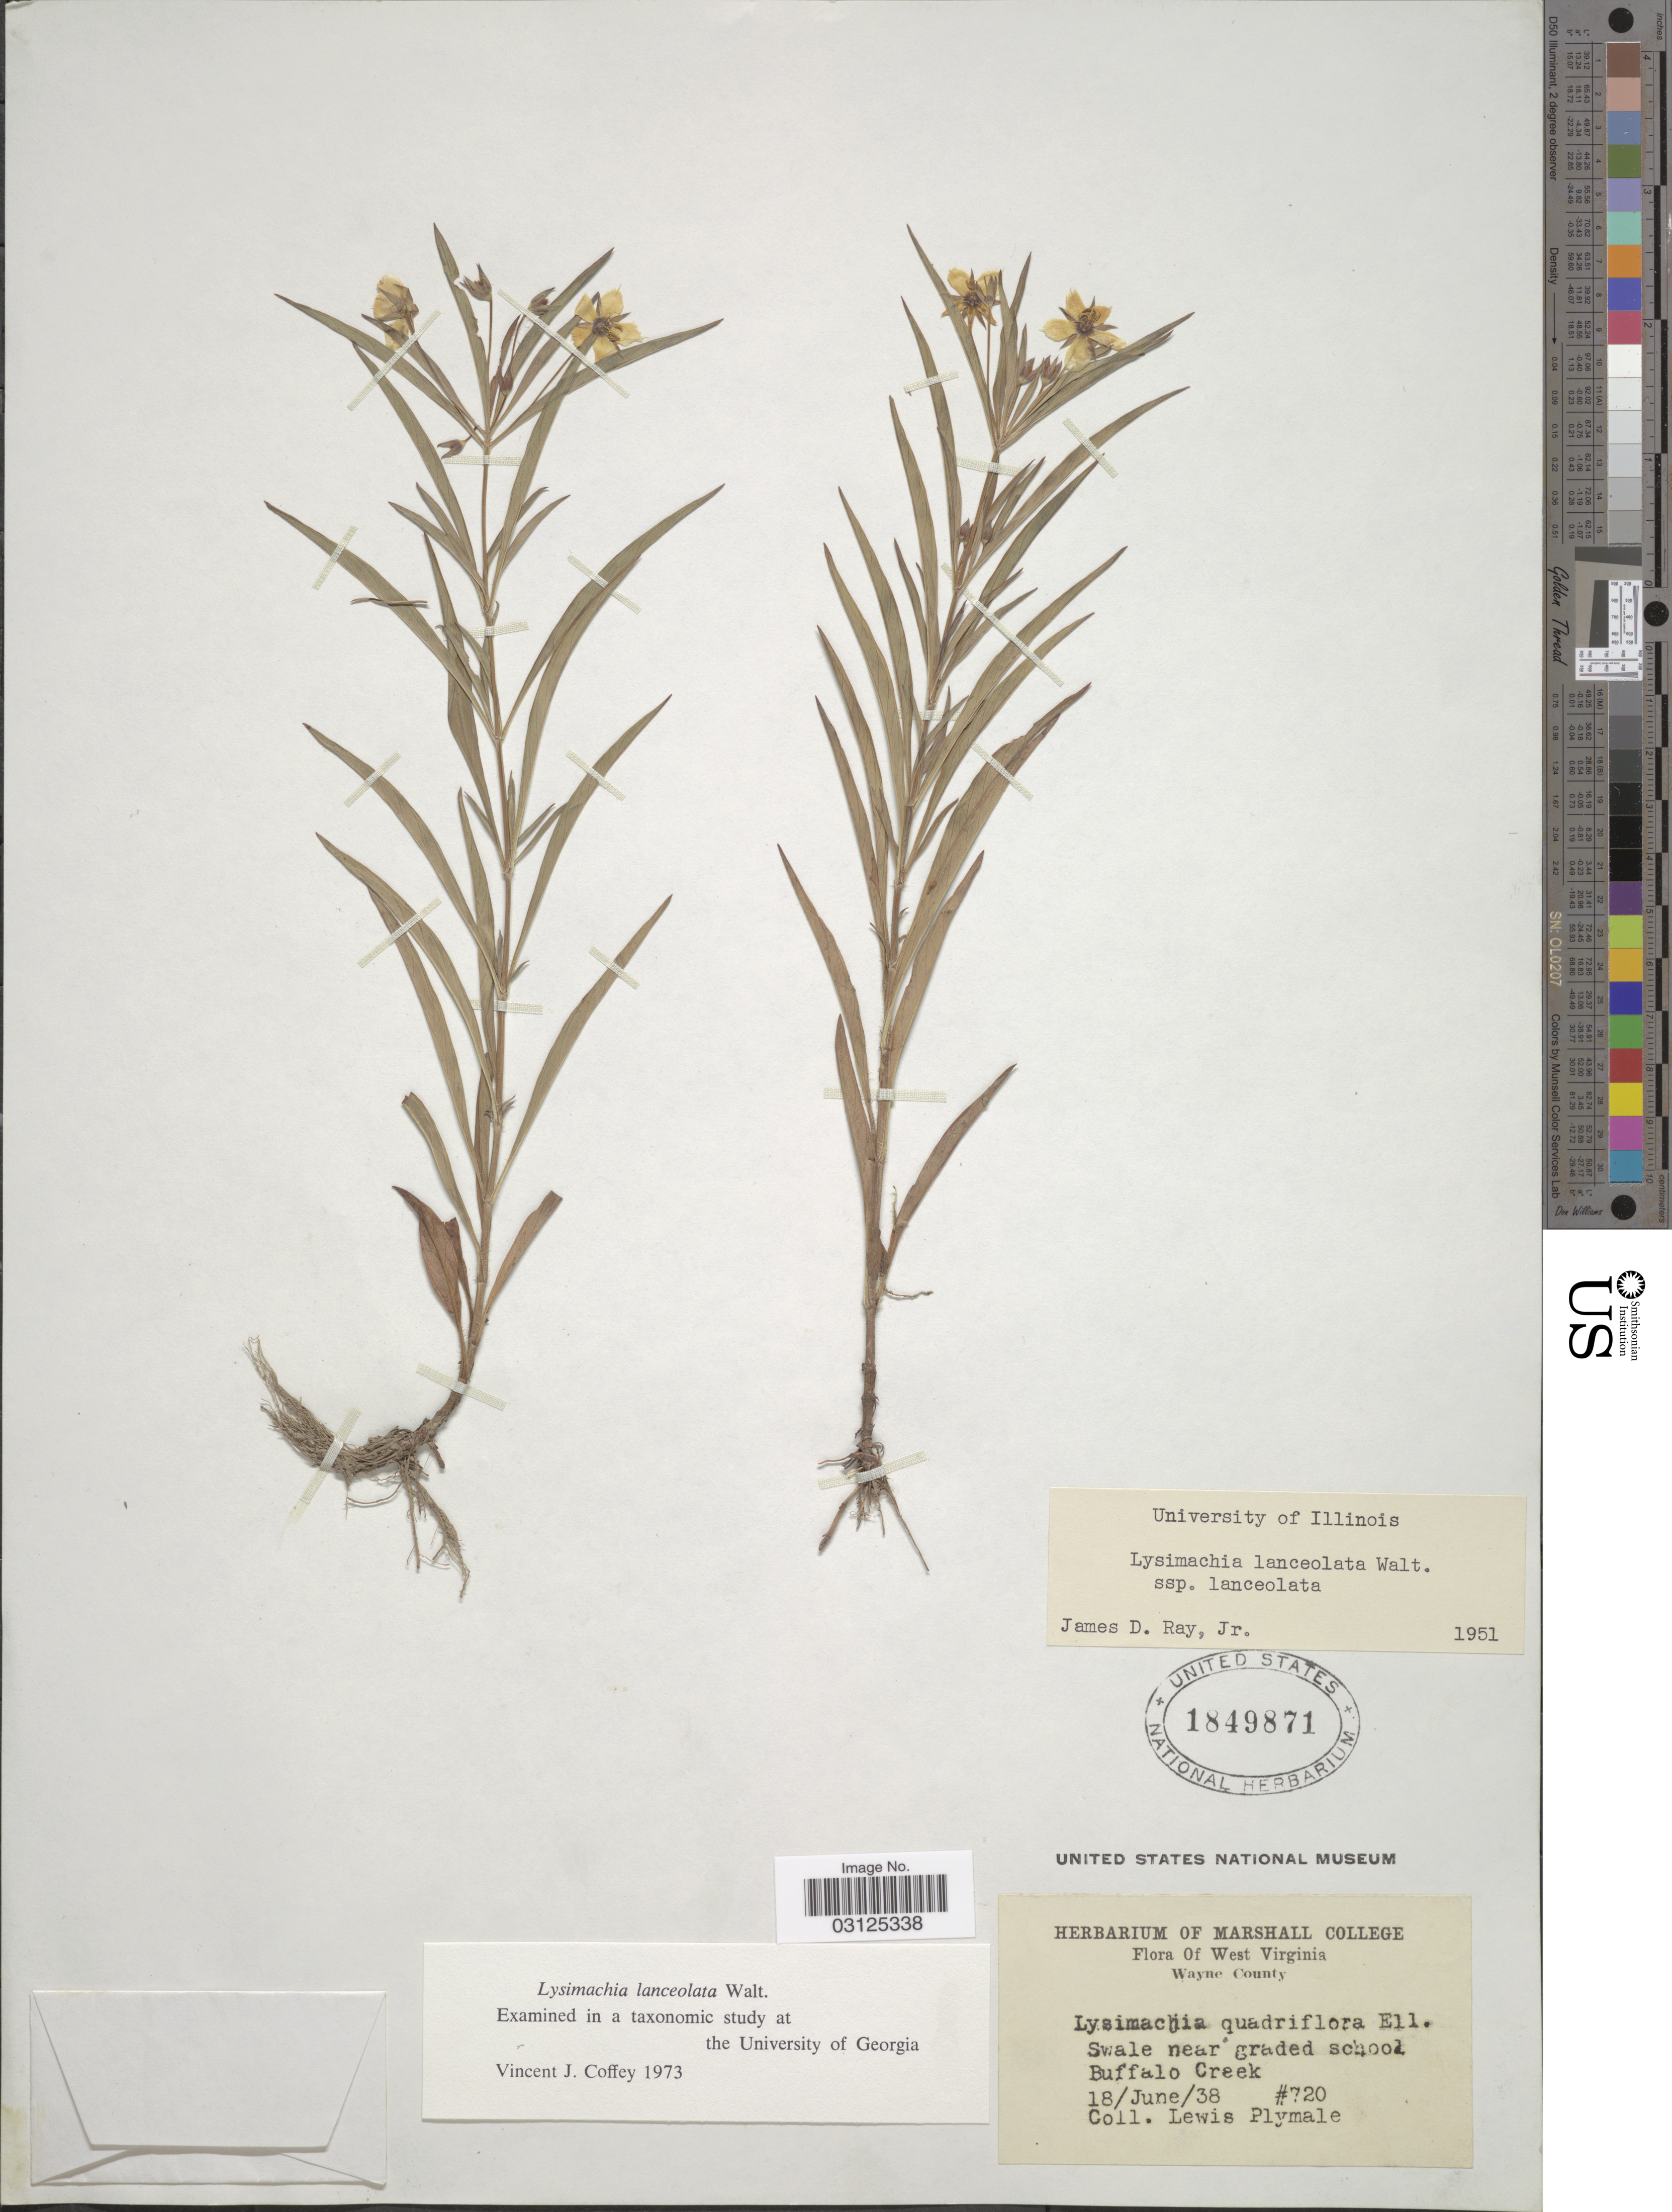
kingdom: Plantae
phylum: Tracheophyta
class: Magnoliopsida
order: Ericales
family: Primulaceae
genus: Lysimachia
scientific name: Lysimachia lanceolata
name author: Walter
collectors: L. Plymale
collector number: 720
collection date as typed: Transcribed d/m/y: 18/6/38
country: United States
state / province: West Virginia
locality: Swale near graded school Buffalo Creek.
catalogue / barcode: US 1849871